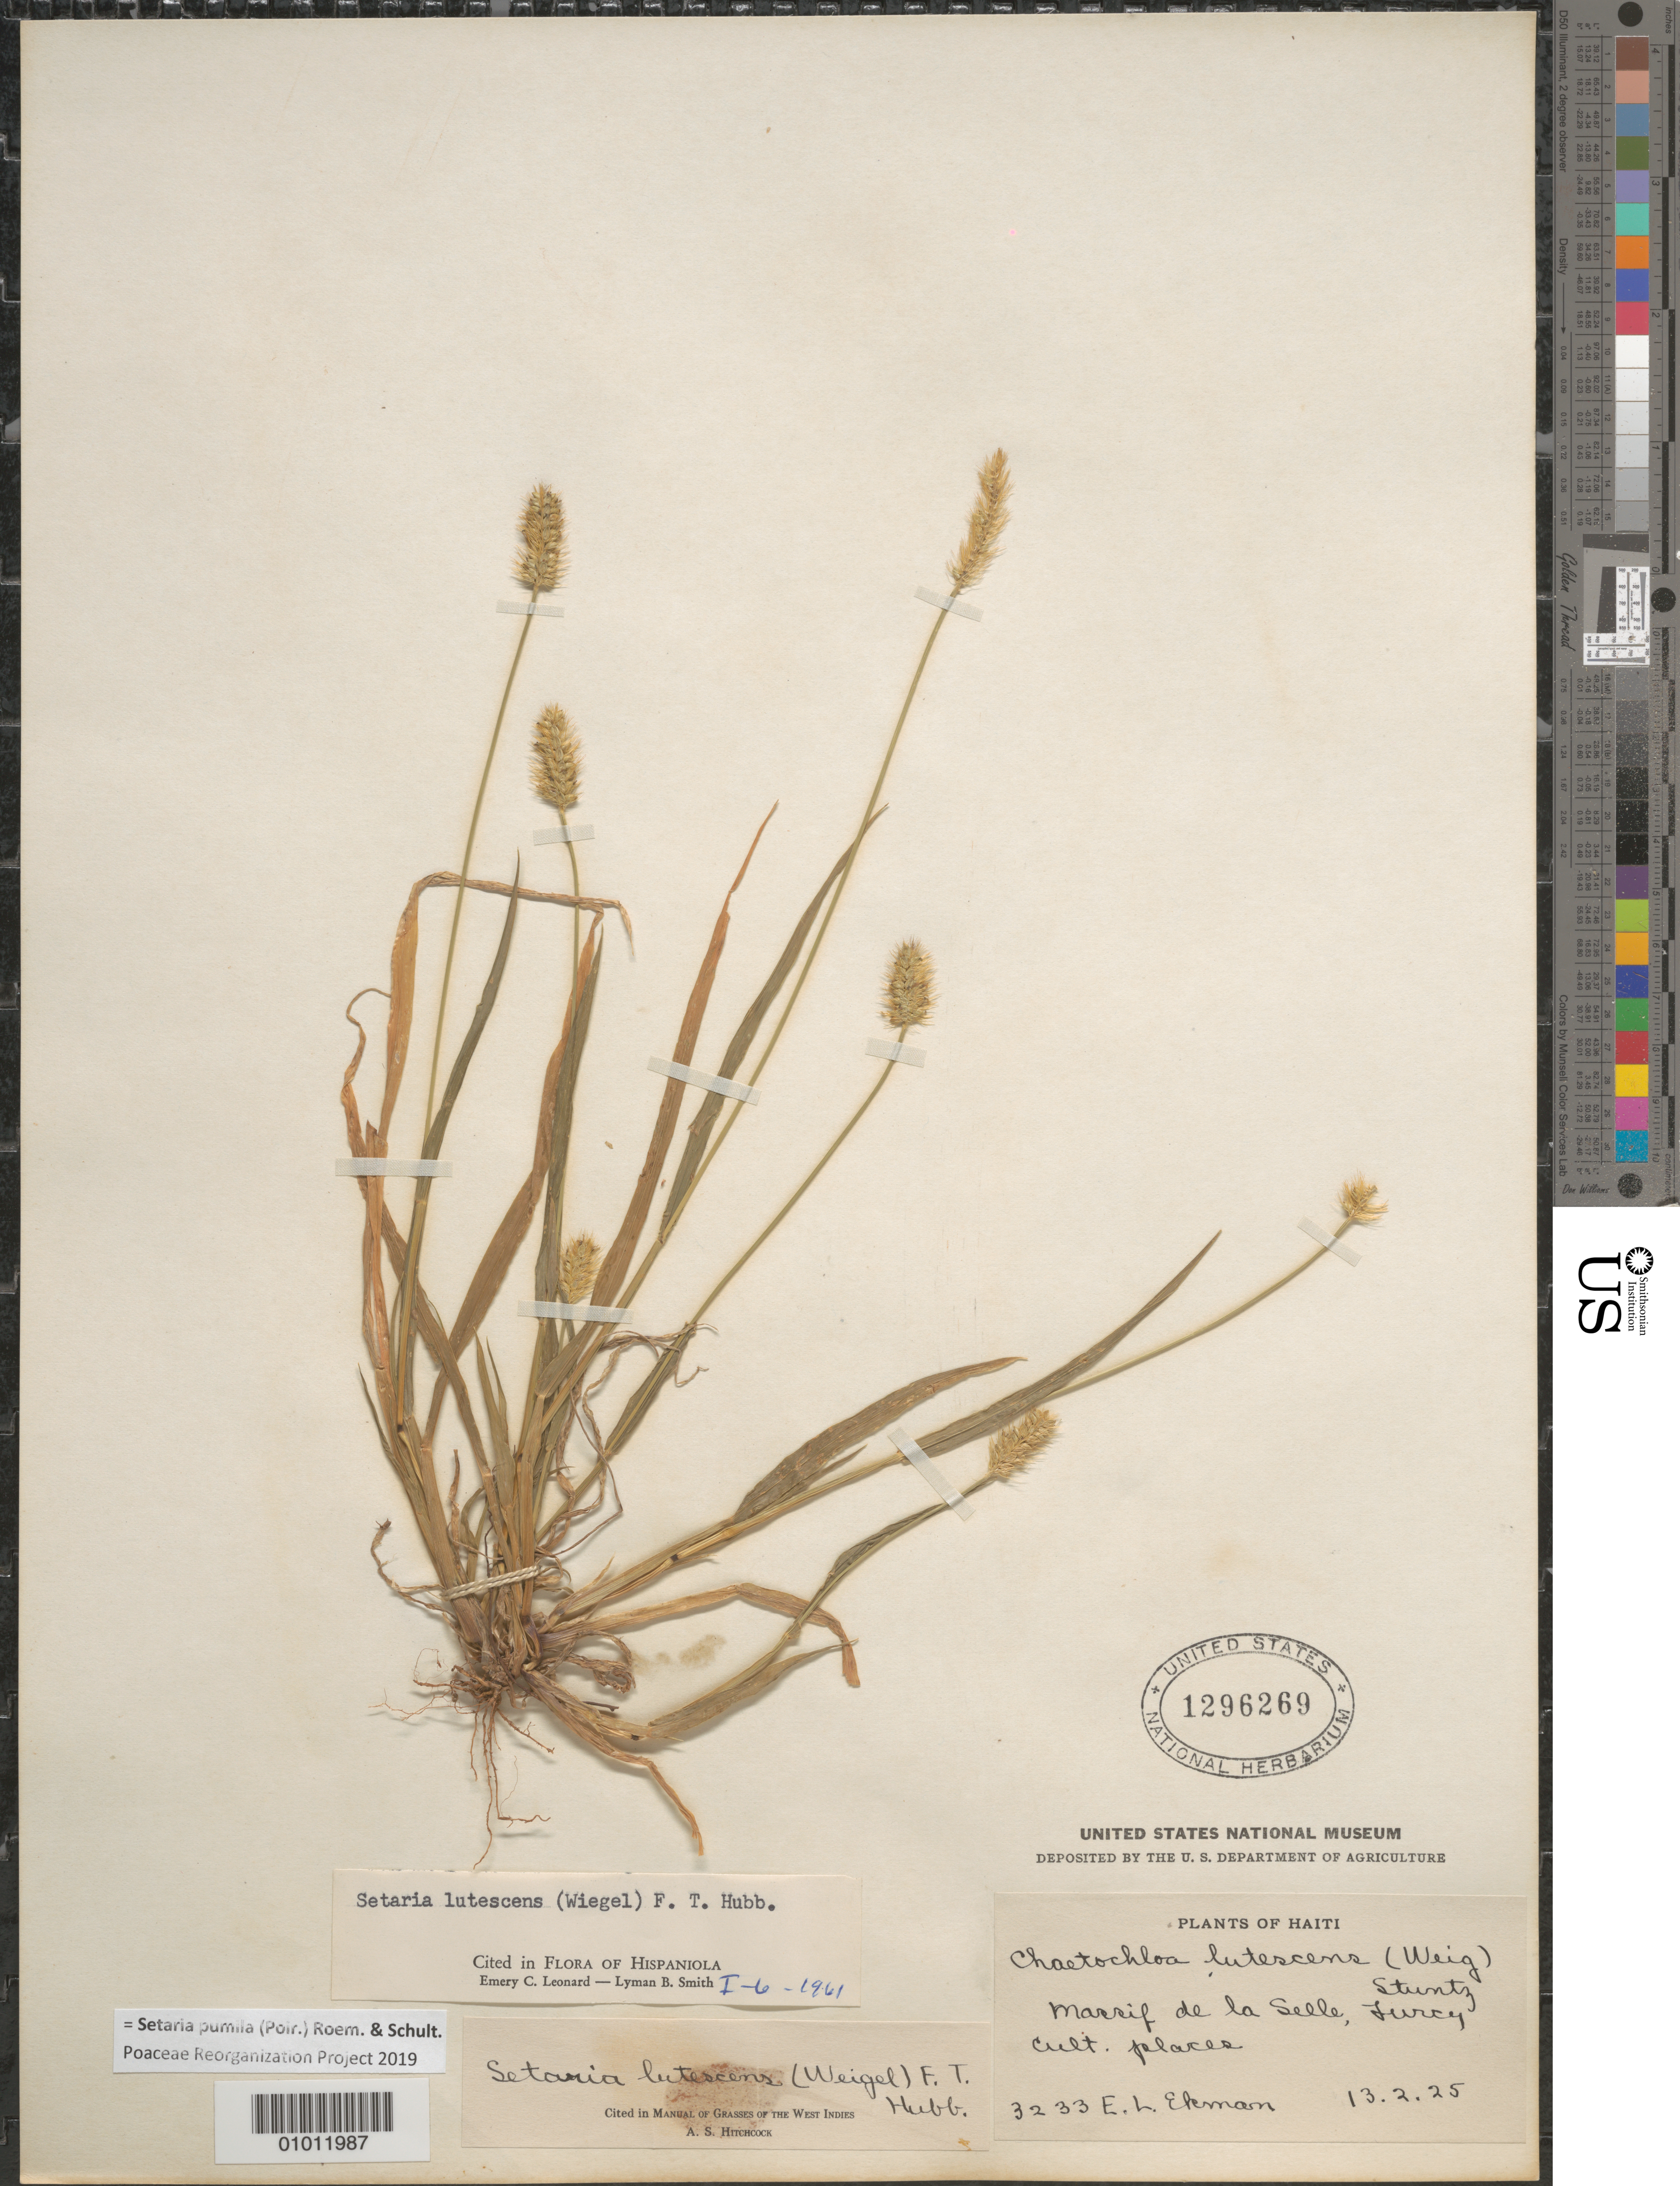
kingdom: Plantae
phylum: Tracheophyta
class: Liliopsida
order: Poales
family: Poaceae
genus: Setaria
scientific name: Setaria pumila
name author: (Poir.) Roem. & Schult.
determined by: Poaceae Reorganization Project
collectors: E. L. Ekman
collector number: H 3233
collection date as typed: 13 Feb 1925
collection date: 1925-02-13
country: Haiti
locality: Marrif de la Selle, Turcy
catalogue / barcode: US 1296269